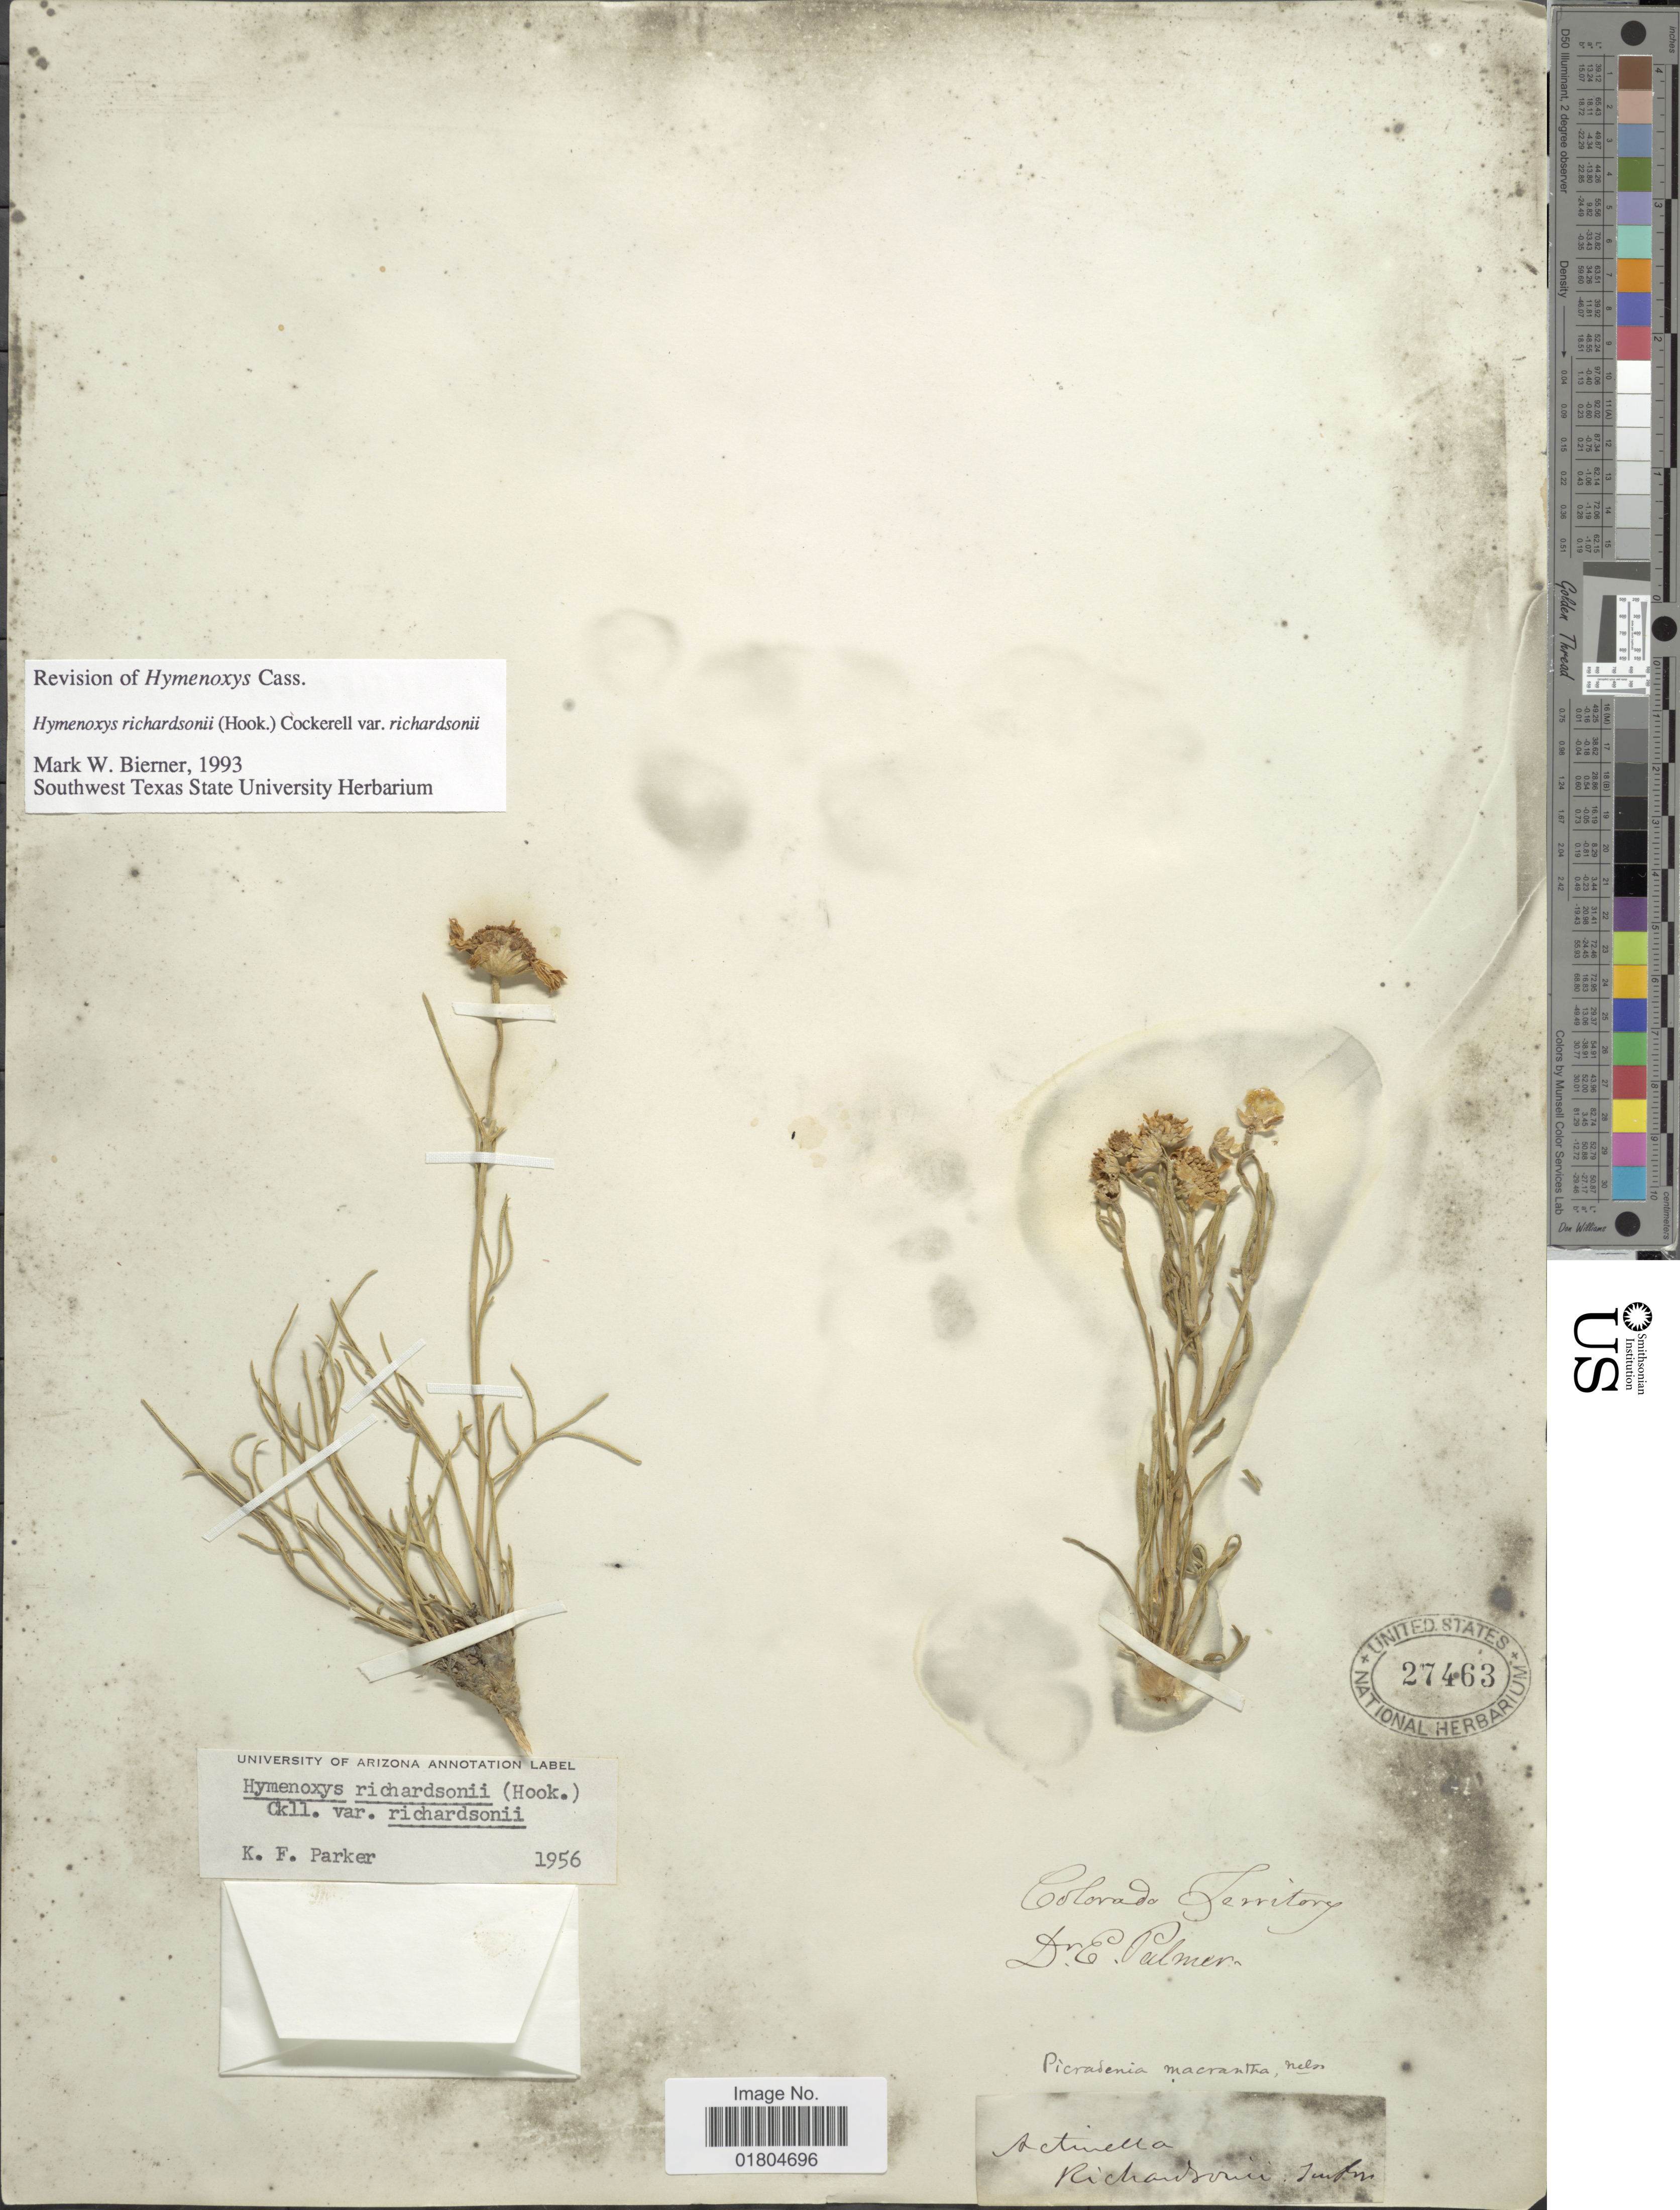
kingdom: Plantae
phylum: Tracheophyta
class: Magnoliopsida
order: Asterales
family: Asteraceae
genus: Hymenoxys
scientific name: Hymenoxys richardsonii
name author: (Hook.) Cockerell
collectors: E. Palmer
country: United States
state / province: Colorado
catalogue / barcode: US 27463